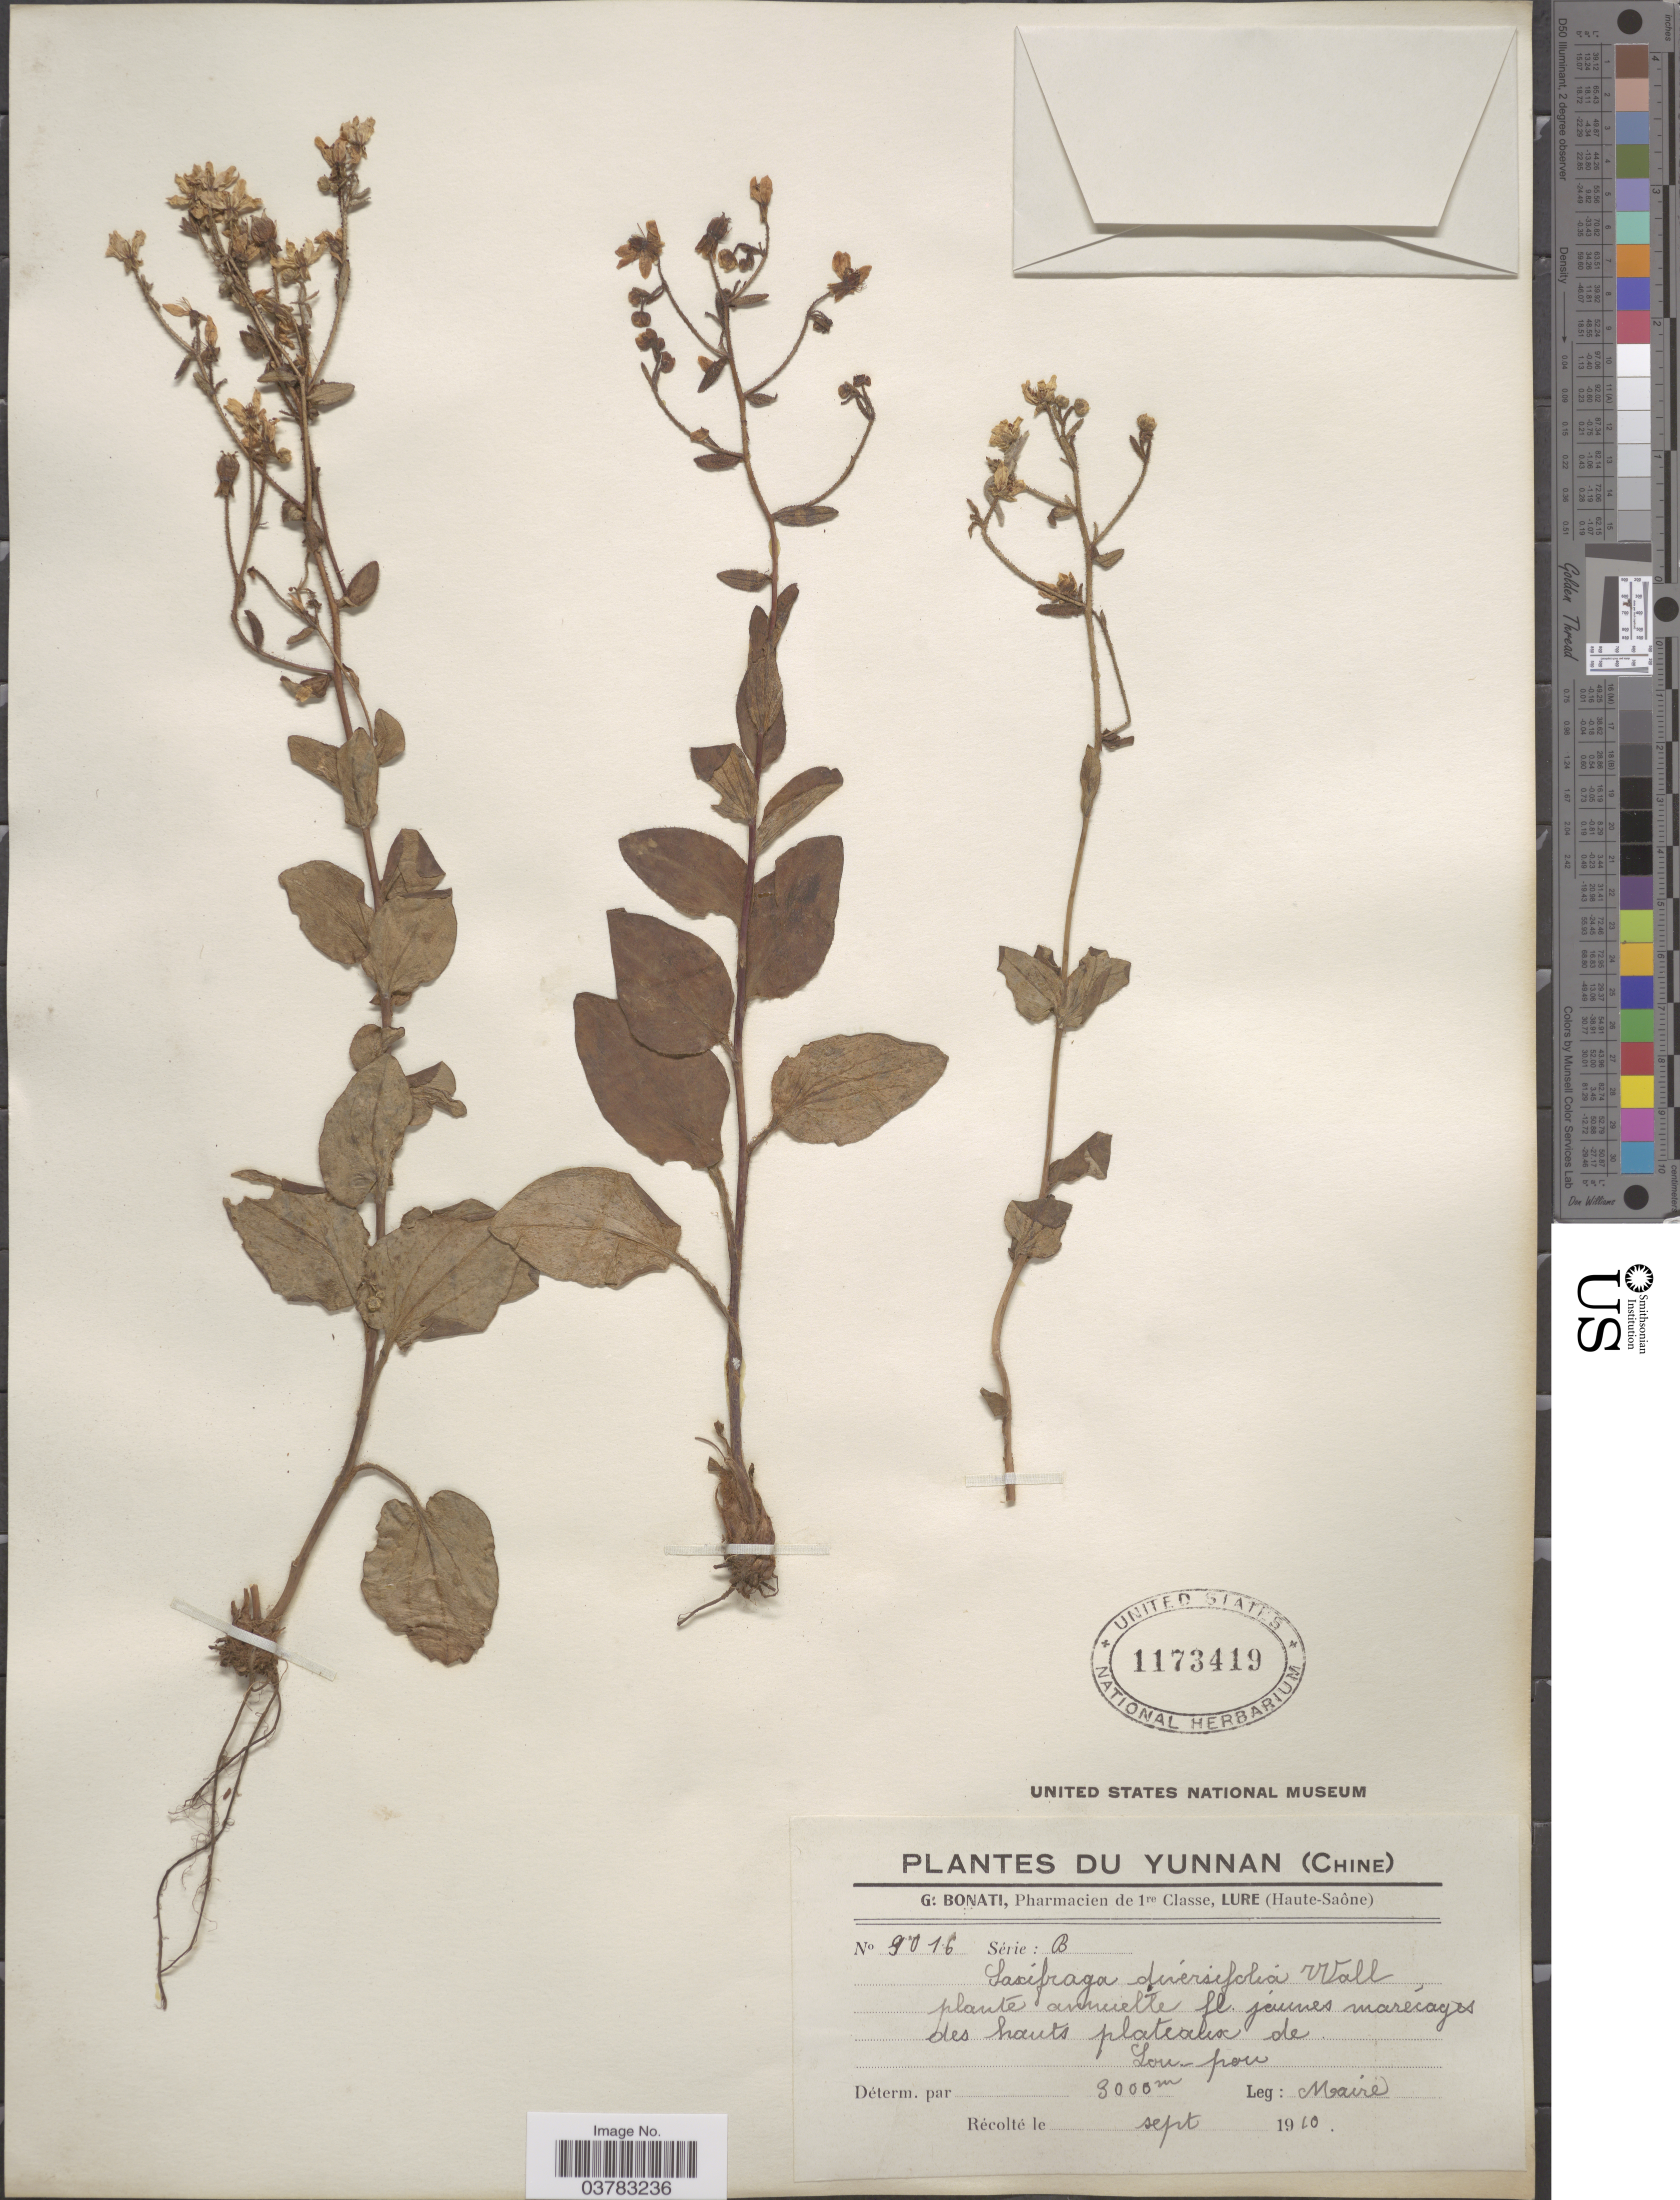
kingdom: Plantae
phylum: Tracheophyta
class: Magnoliopsida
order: Saxifragales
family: Saxifragaceae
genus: Saxifraga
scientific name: Saxifraga diversifolia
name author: Wall.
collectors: Maire, --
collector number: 9016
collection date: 1910-09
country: China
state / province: Yunnan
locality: Des hauts plateaux de Lou-pou.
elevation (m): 3000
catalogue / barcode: US 1173419